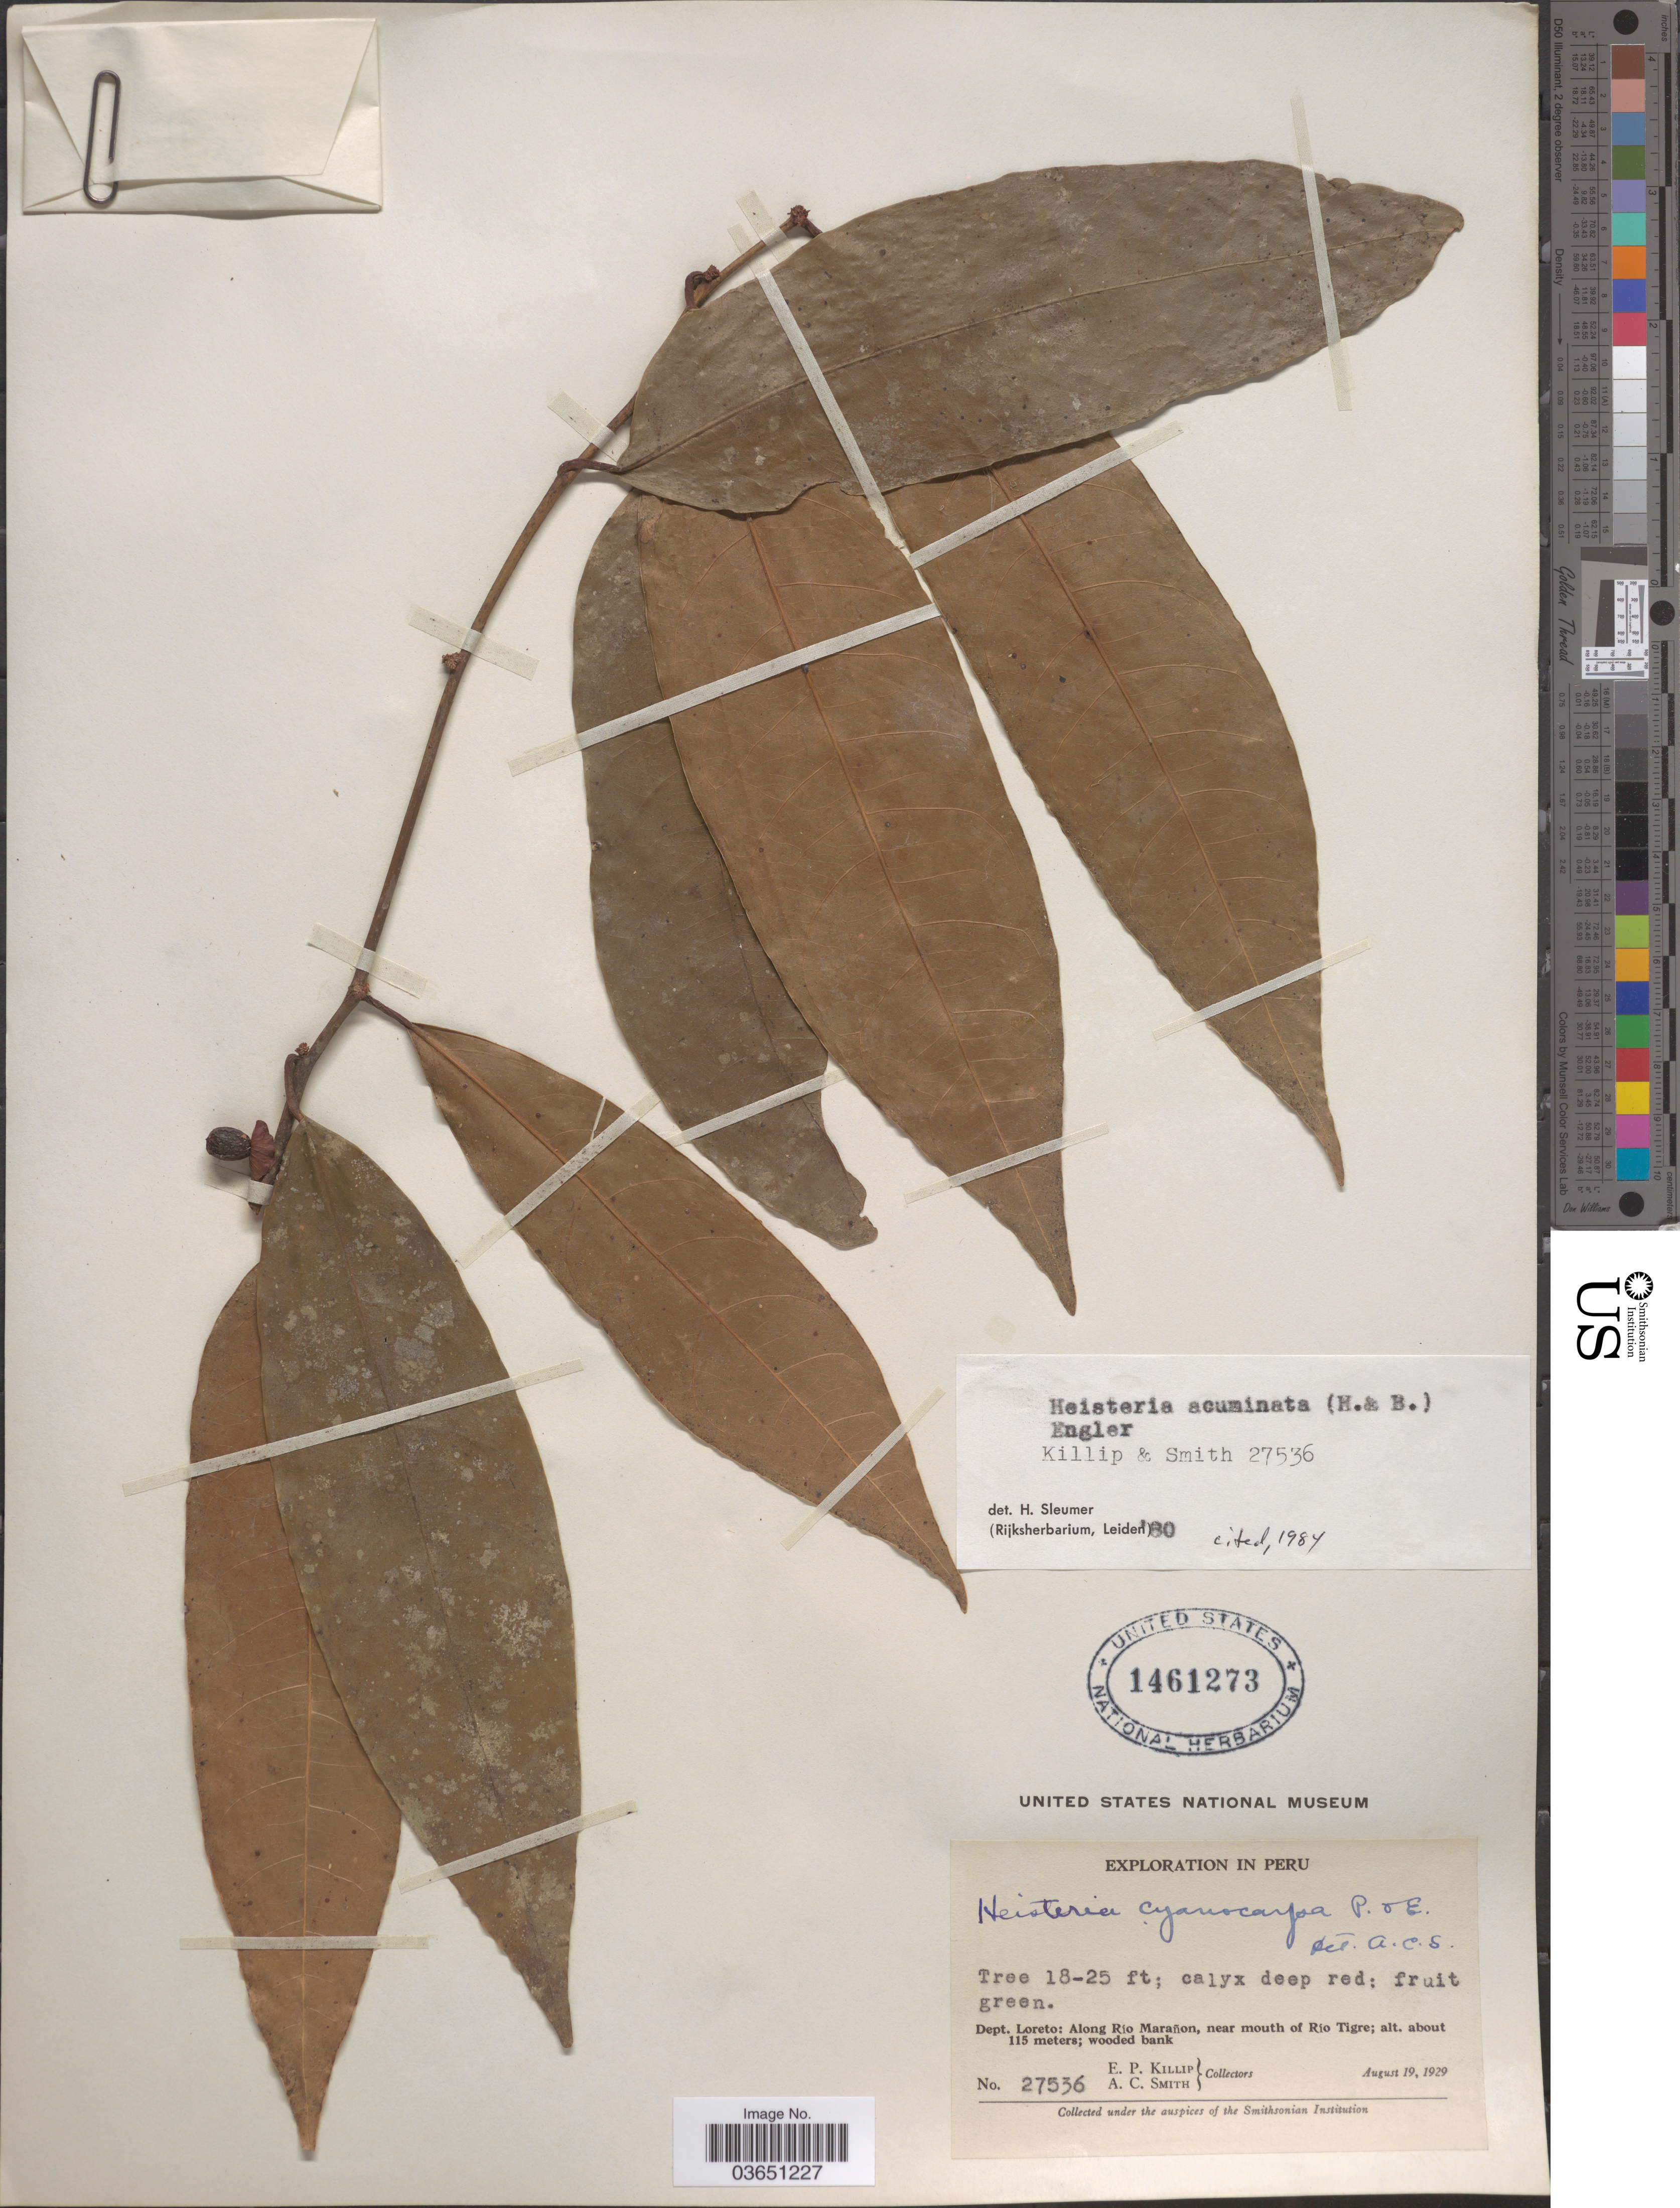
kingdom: Plantae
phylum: Tracheophyta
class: Magnoliopsida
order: Santalales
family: Erythropalaceae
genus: Heisteria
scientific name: Heisteria acuminata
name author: (Humb. & Bonpl.) Engl.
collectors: E. P. Killip & A. C. Smith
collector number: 27536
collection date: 1929-08-19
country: Peru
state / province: Loreto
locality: Dept. Loreto: Along Río Marañon, near mouth of Río Tigre; wooded bank.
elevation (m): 115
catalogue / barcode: US 1461273